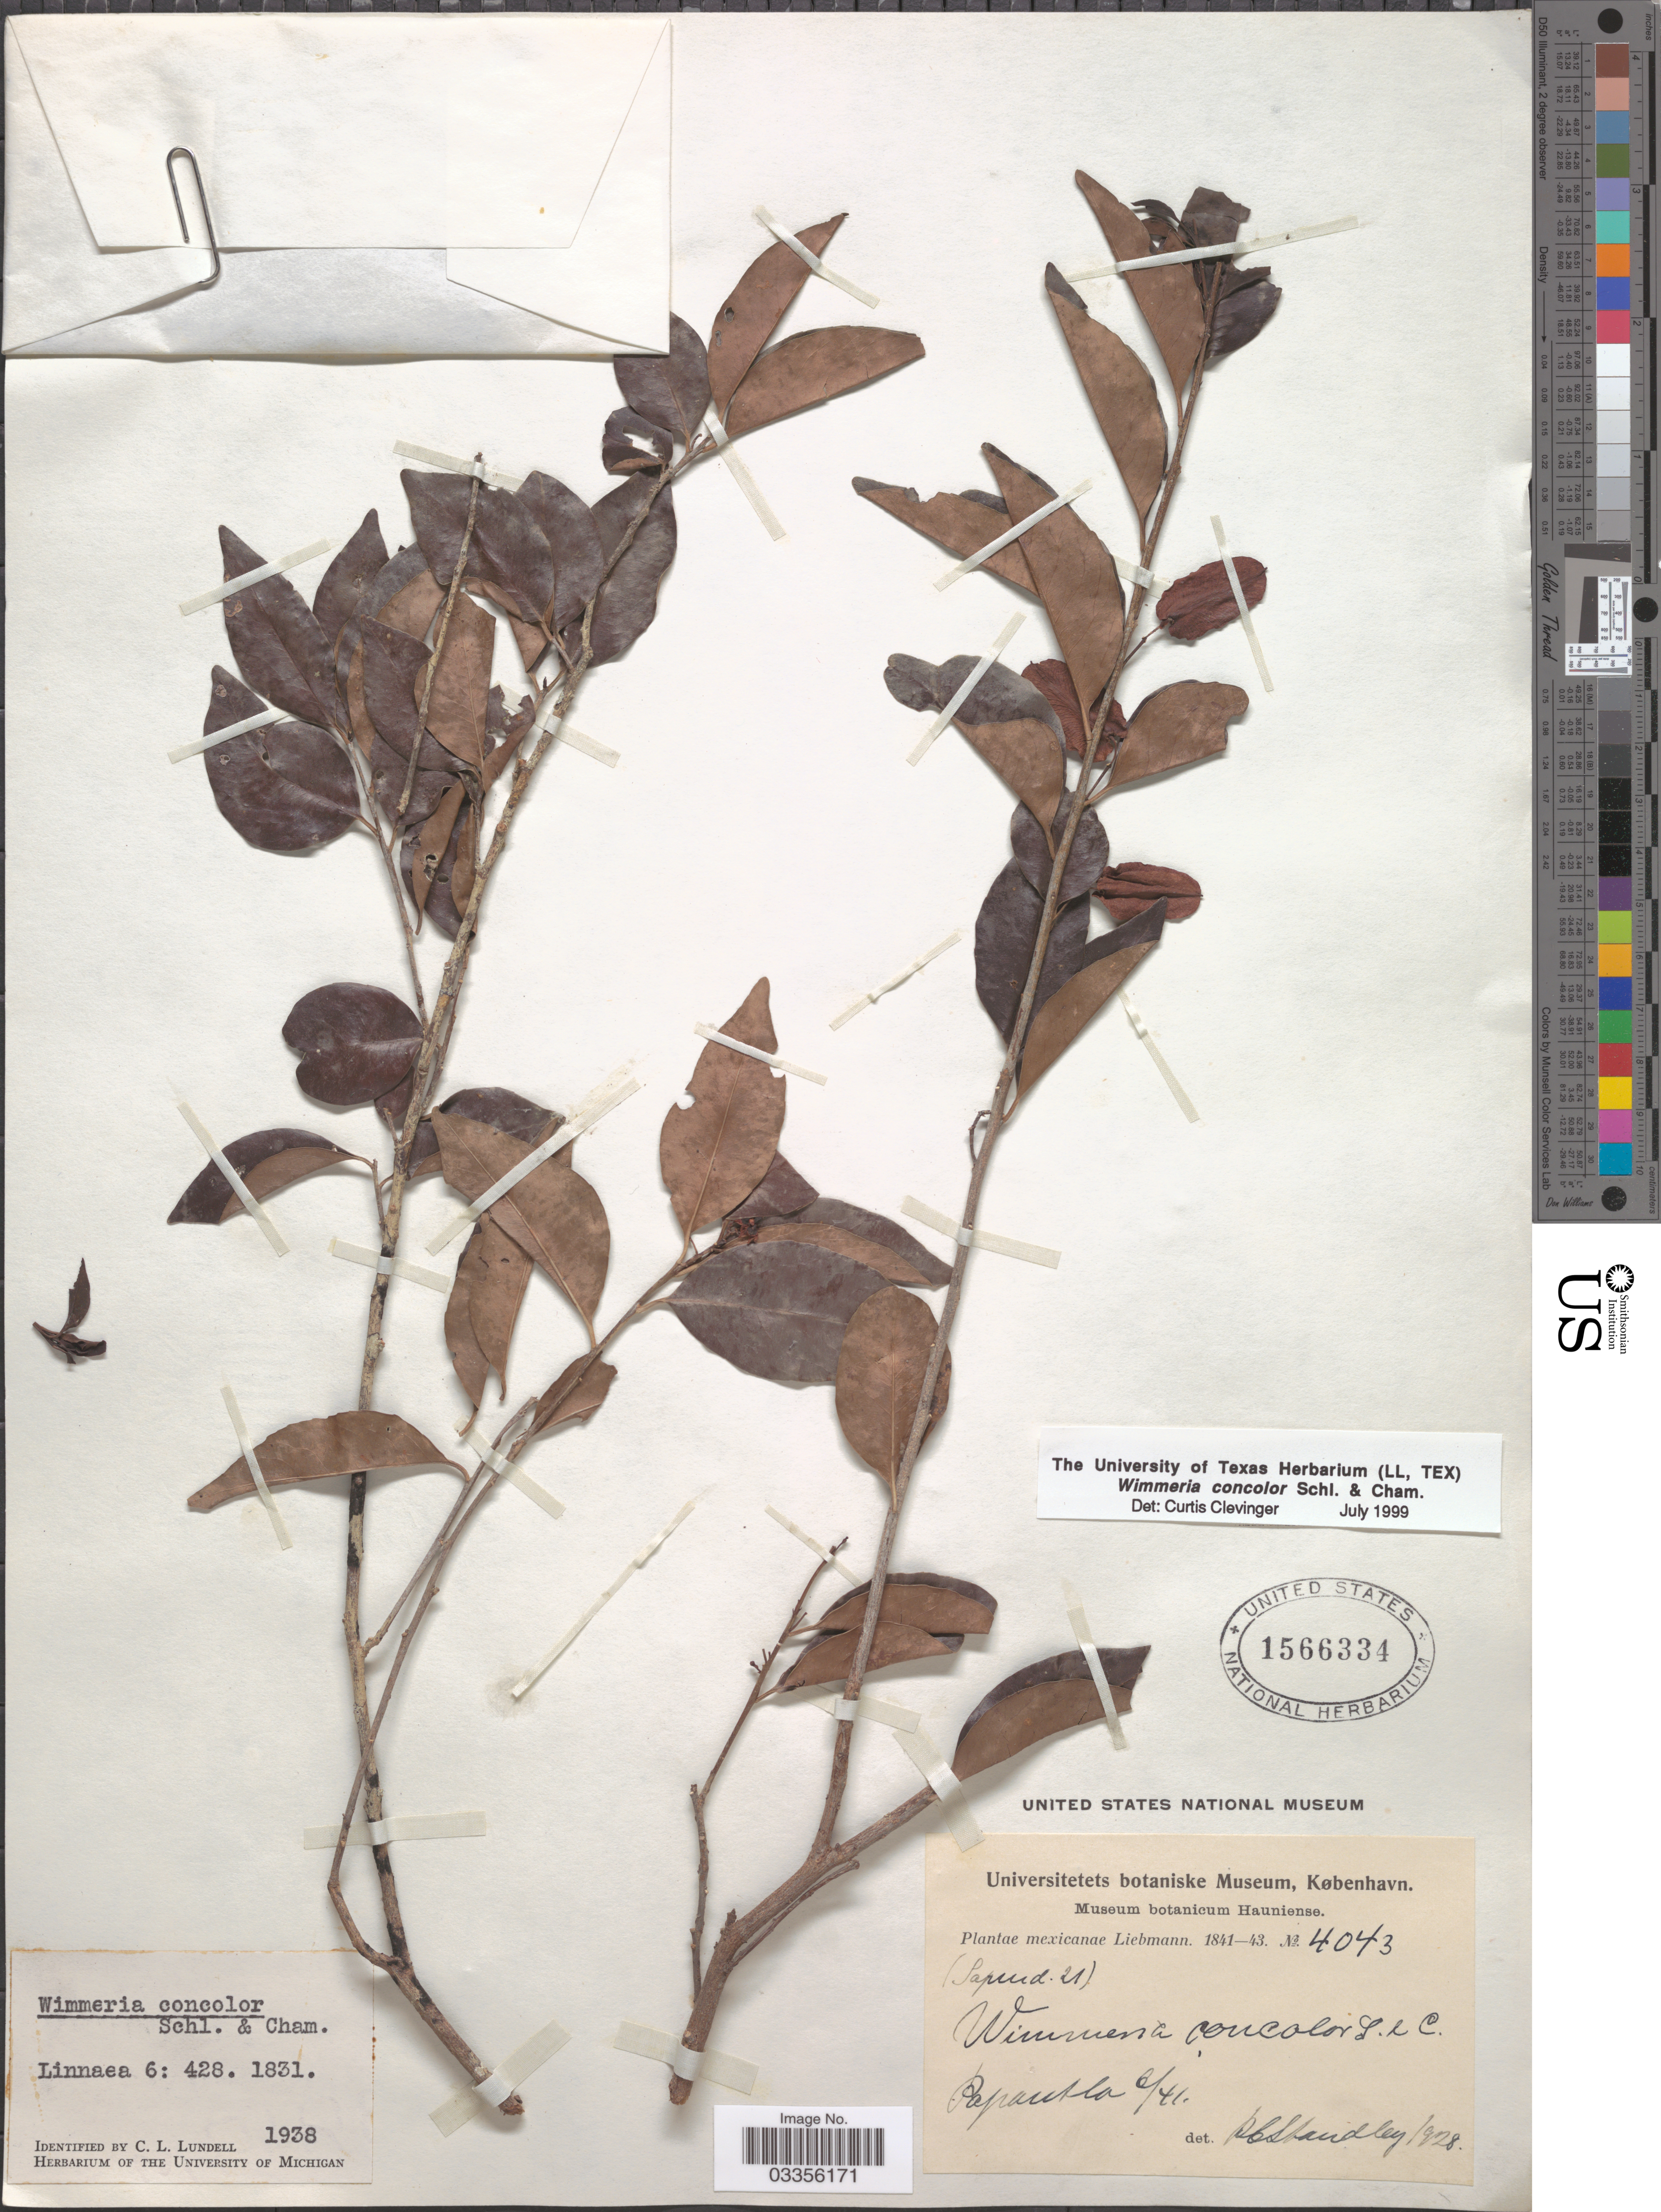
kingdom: Plantae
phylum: Tracheophyta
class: Magnoliopsida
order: Celastrales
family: Celastraceae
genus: Wimmeria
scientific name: Wimmeria concolor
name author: Schltdl. & Cham.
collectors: Liebmann, --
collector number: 4043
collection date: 1841-06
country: Mexico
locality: Papantla.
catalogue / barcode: US 1566334